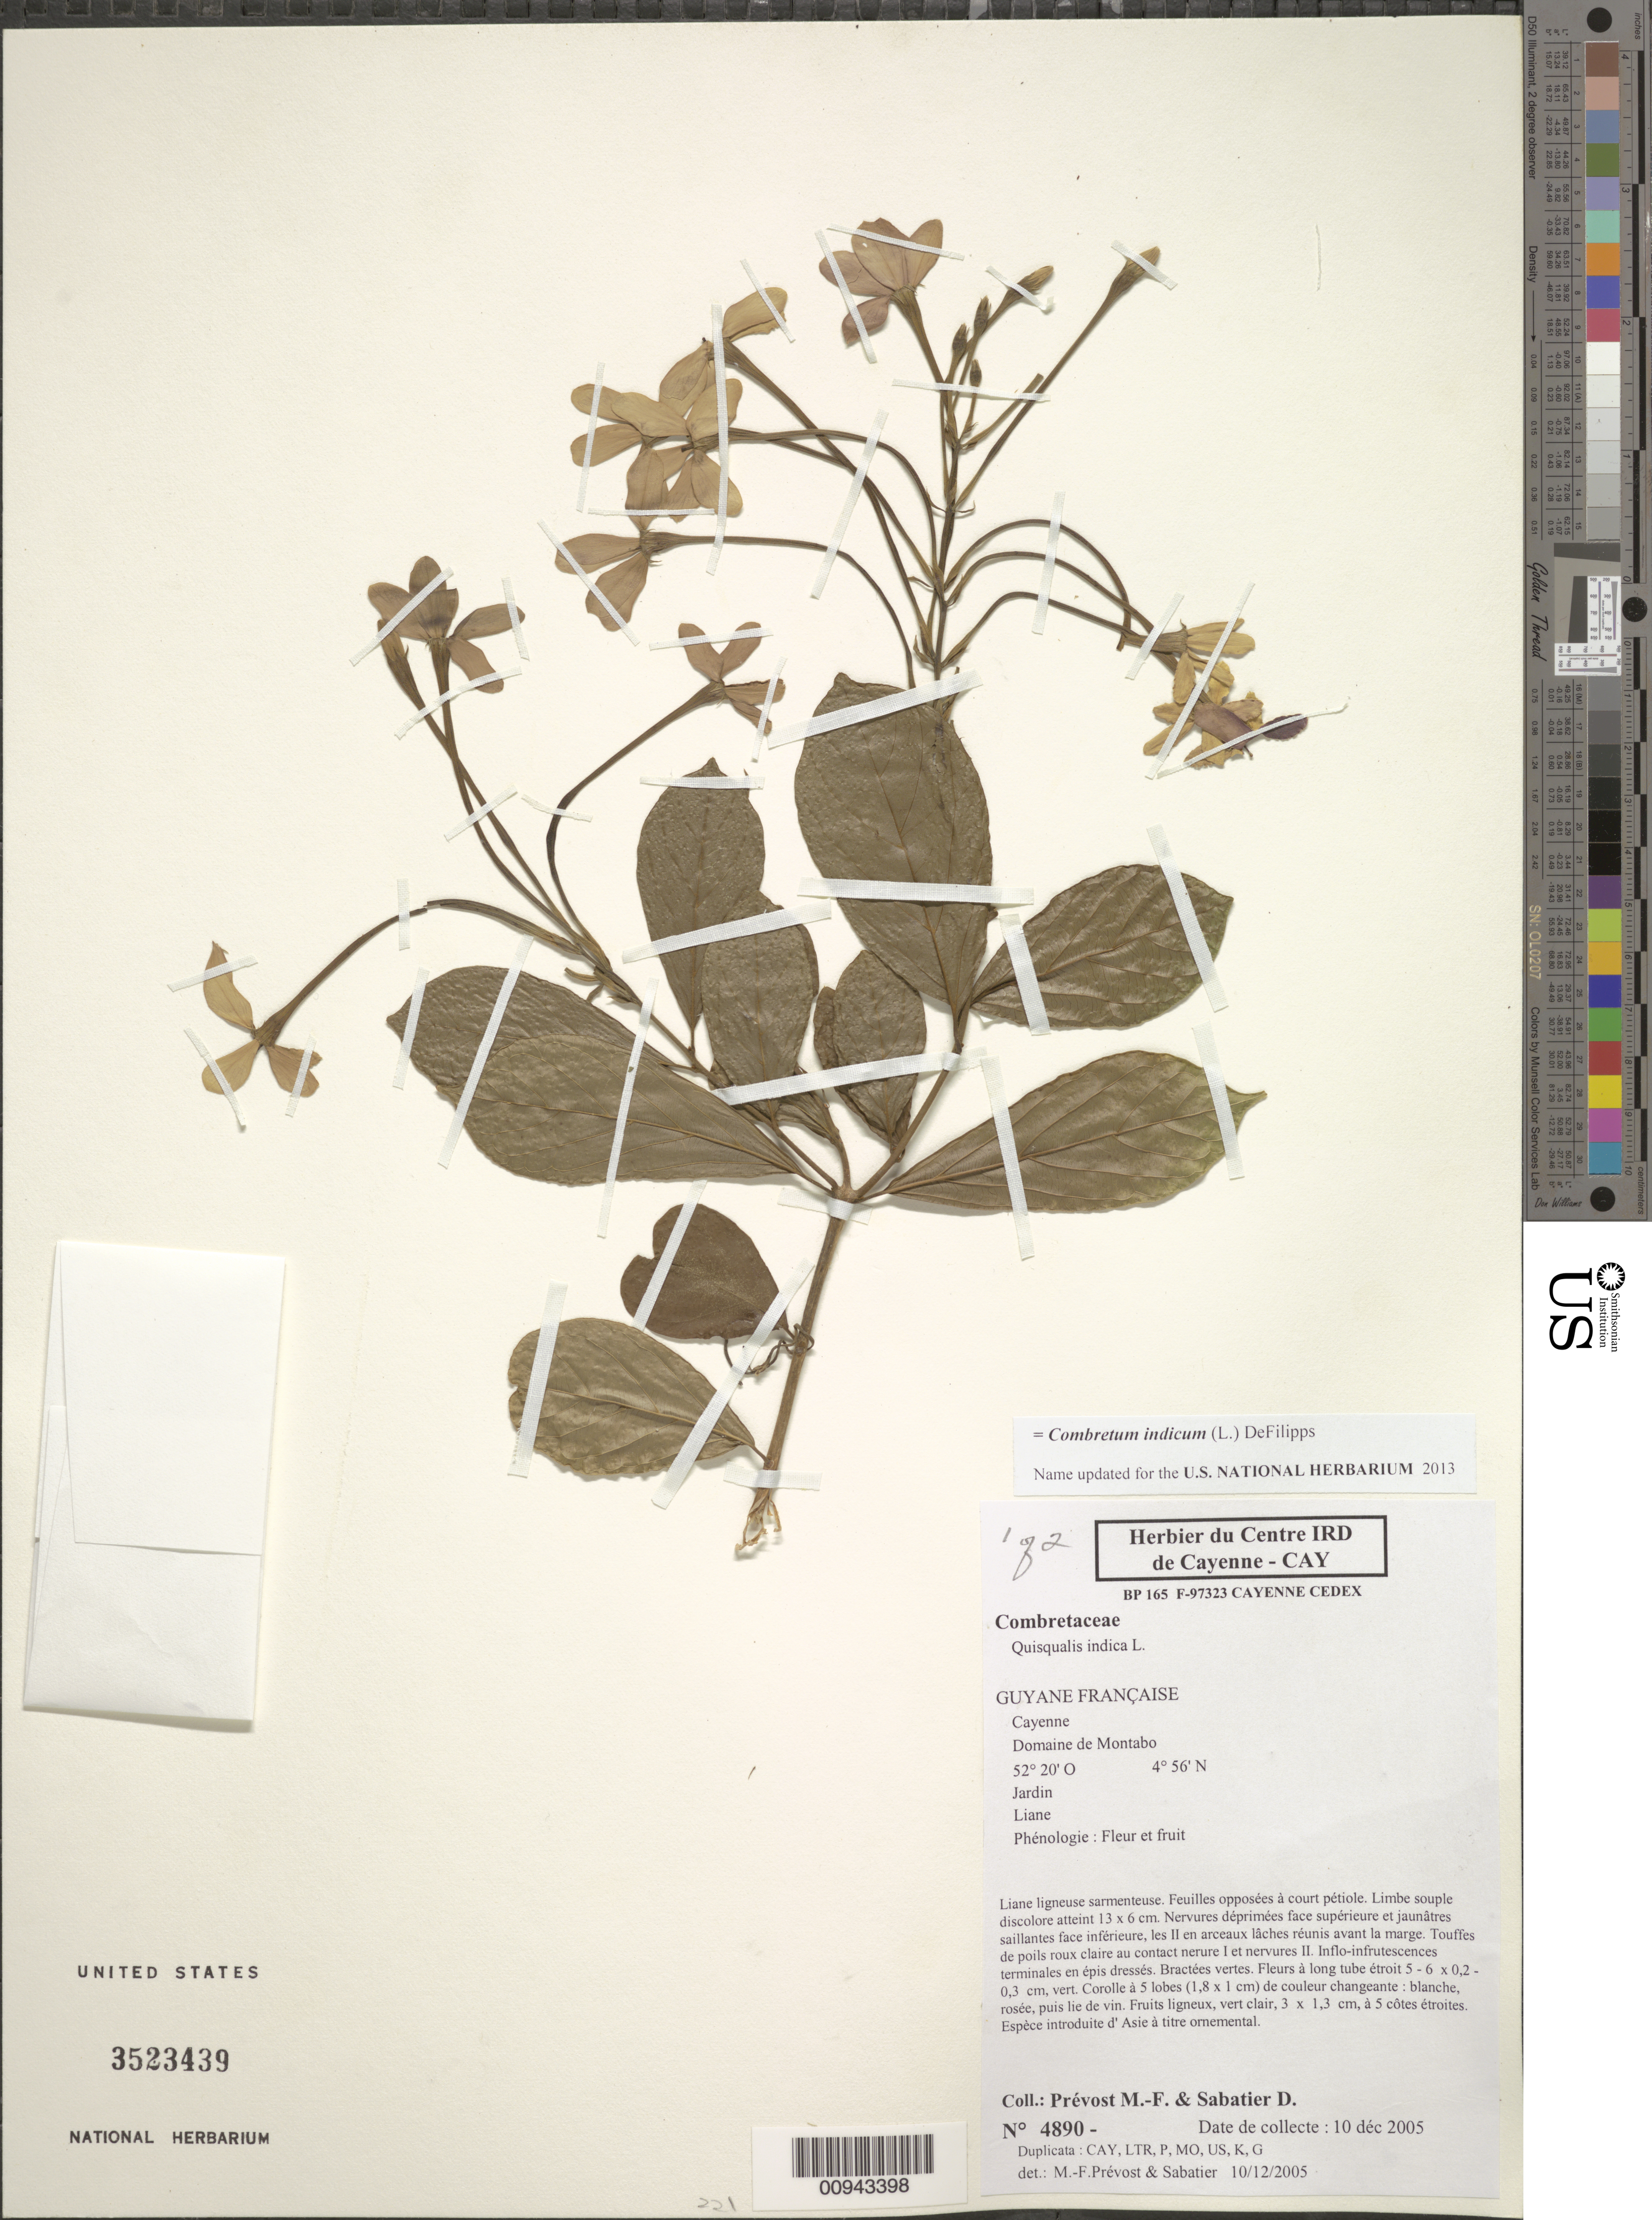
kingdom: Plantae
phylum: Tracheophyta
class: Magnoliopsida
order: Myrtales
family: Combretaceae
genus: Quisqualis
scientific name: Quisqualis indica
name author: L.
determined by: Prévost, M.-F.; Sabatier, D.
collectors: M.-F. Prévost & D. Sabatier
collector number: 4890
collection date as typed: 10-Dec-05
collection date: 2005-12-10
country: French Guiana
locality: Cayenne, Domaine de Montabo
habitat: Jardin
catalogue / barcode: US 3523439